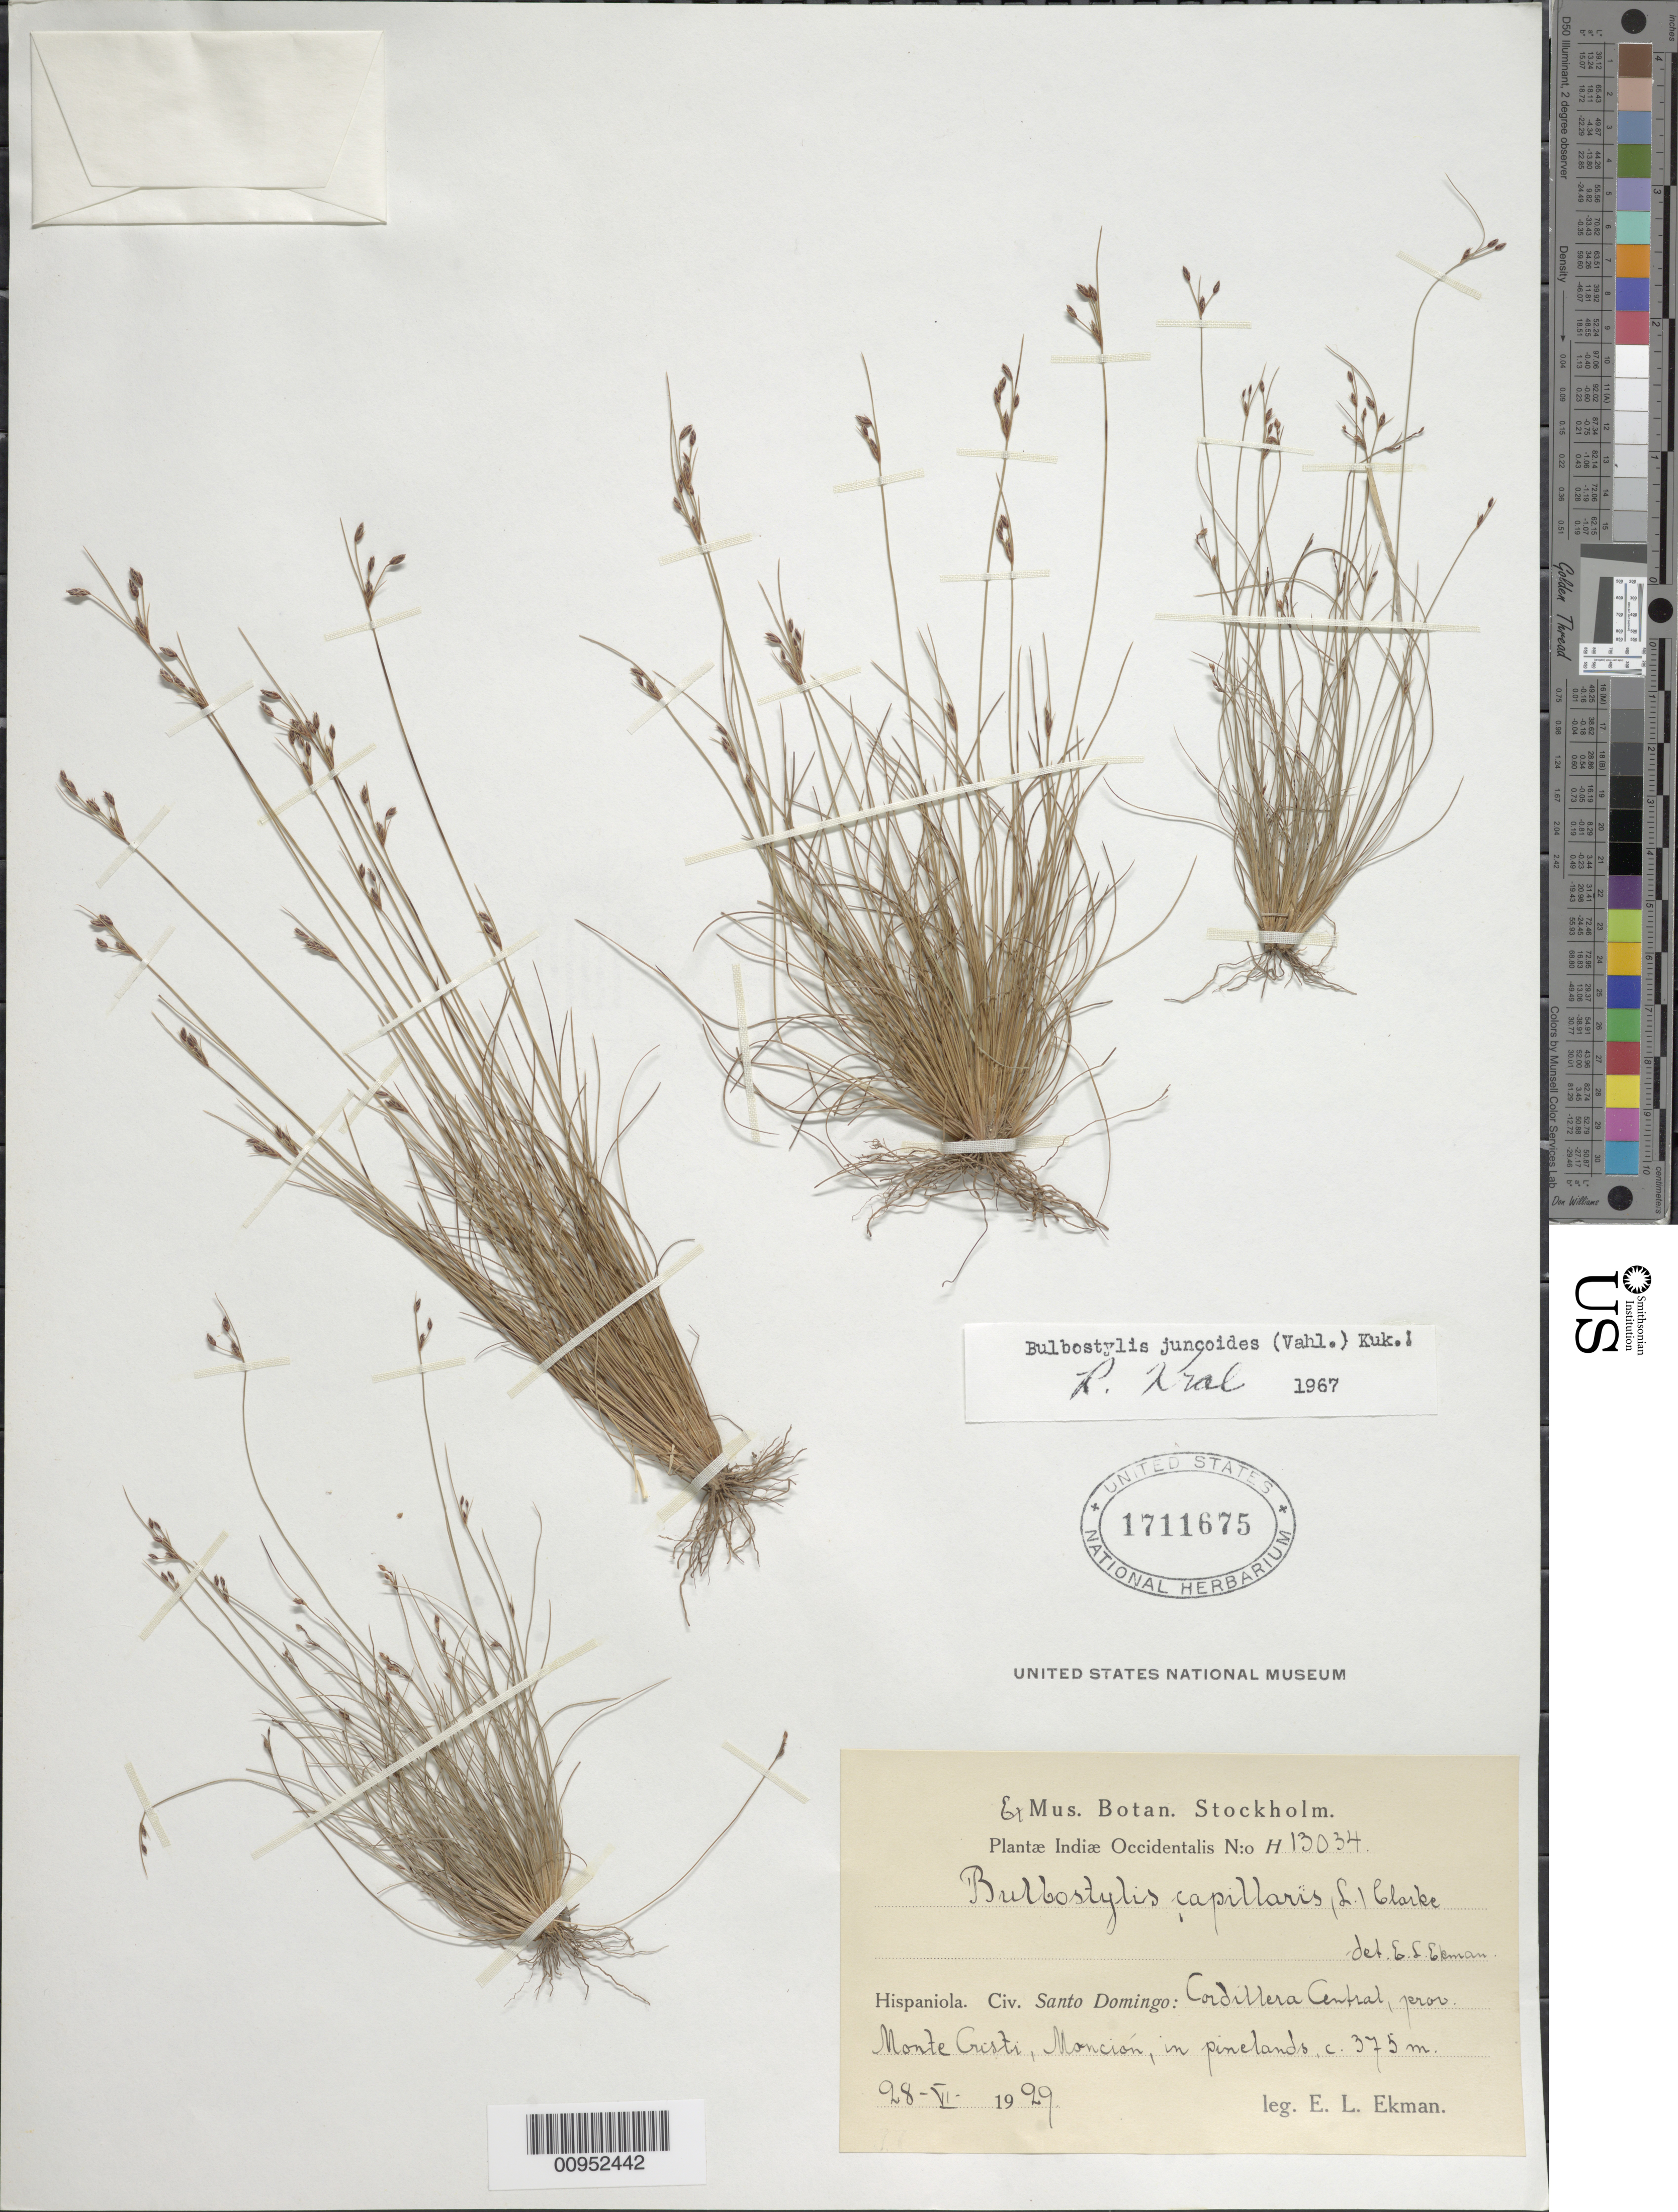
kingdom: Plantae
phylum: Tracheophyta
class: Liliopsida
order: Poales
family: Cyperaceae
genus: Bulbostylis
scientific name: Bulbostylis juncoides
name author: (Vahl) Kük. ex Herter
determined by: Kral, Robert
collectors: E. L. Ekman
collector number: H 13034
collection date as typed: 28 Jun 1929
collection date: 1929-06-28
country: Dominican Republic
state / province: Monte Cristi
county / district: Monción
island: Hispaniola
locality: Cordillera Central, pinelands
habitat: Pinelands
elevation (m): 375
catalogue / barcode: US 1711675